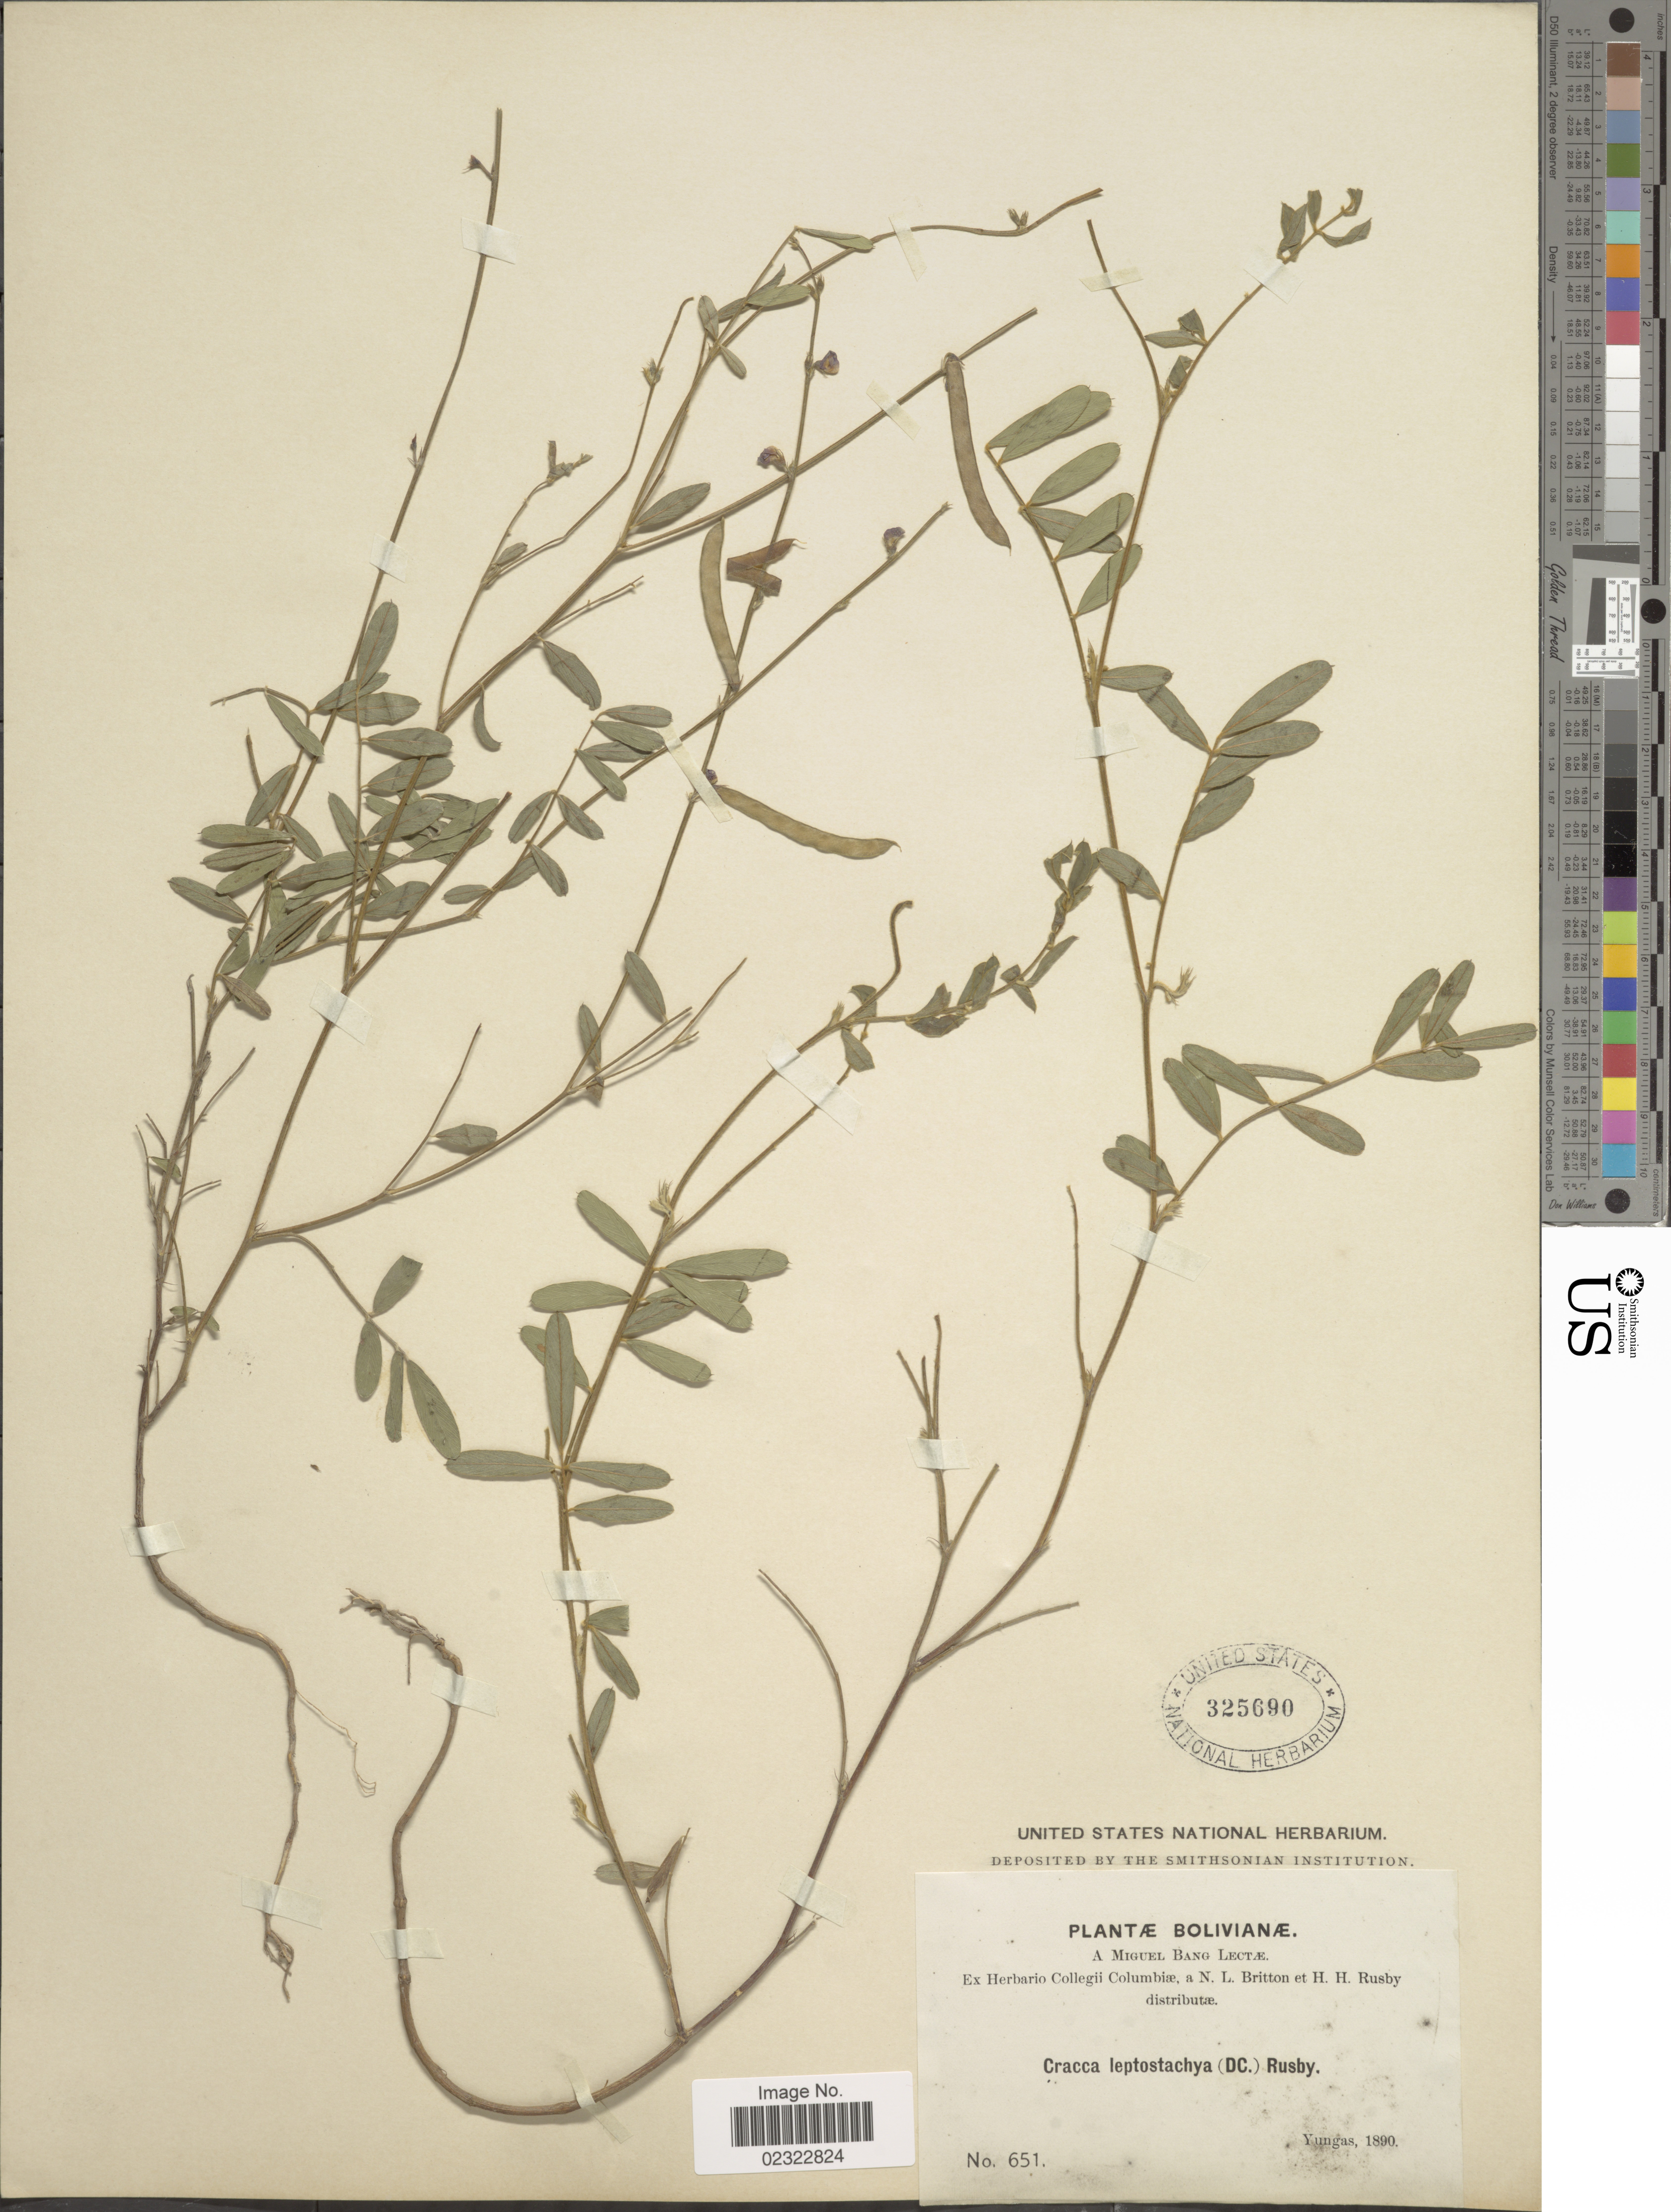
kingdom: Plantae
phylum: Tracheophyta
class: Magnoliopsida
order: Fabales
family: Fabaceae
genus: Tephrosia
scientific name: Tephrosia leptostachya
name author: DC.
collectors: M. Bang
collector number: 651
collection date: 1890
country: Bolivia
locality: Yungas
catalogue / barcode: US 325690